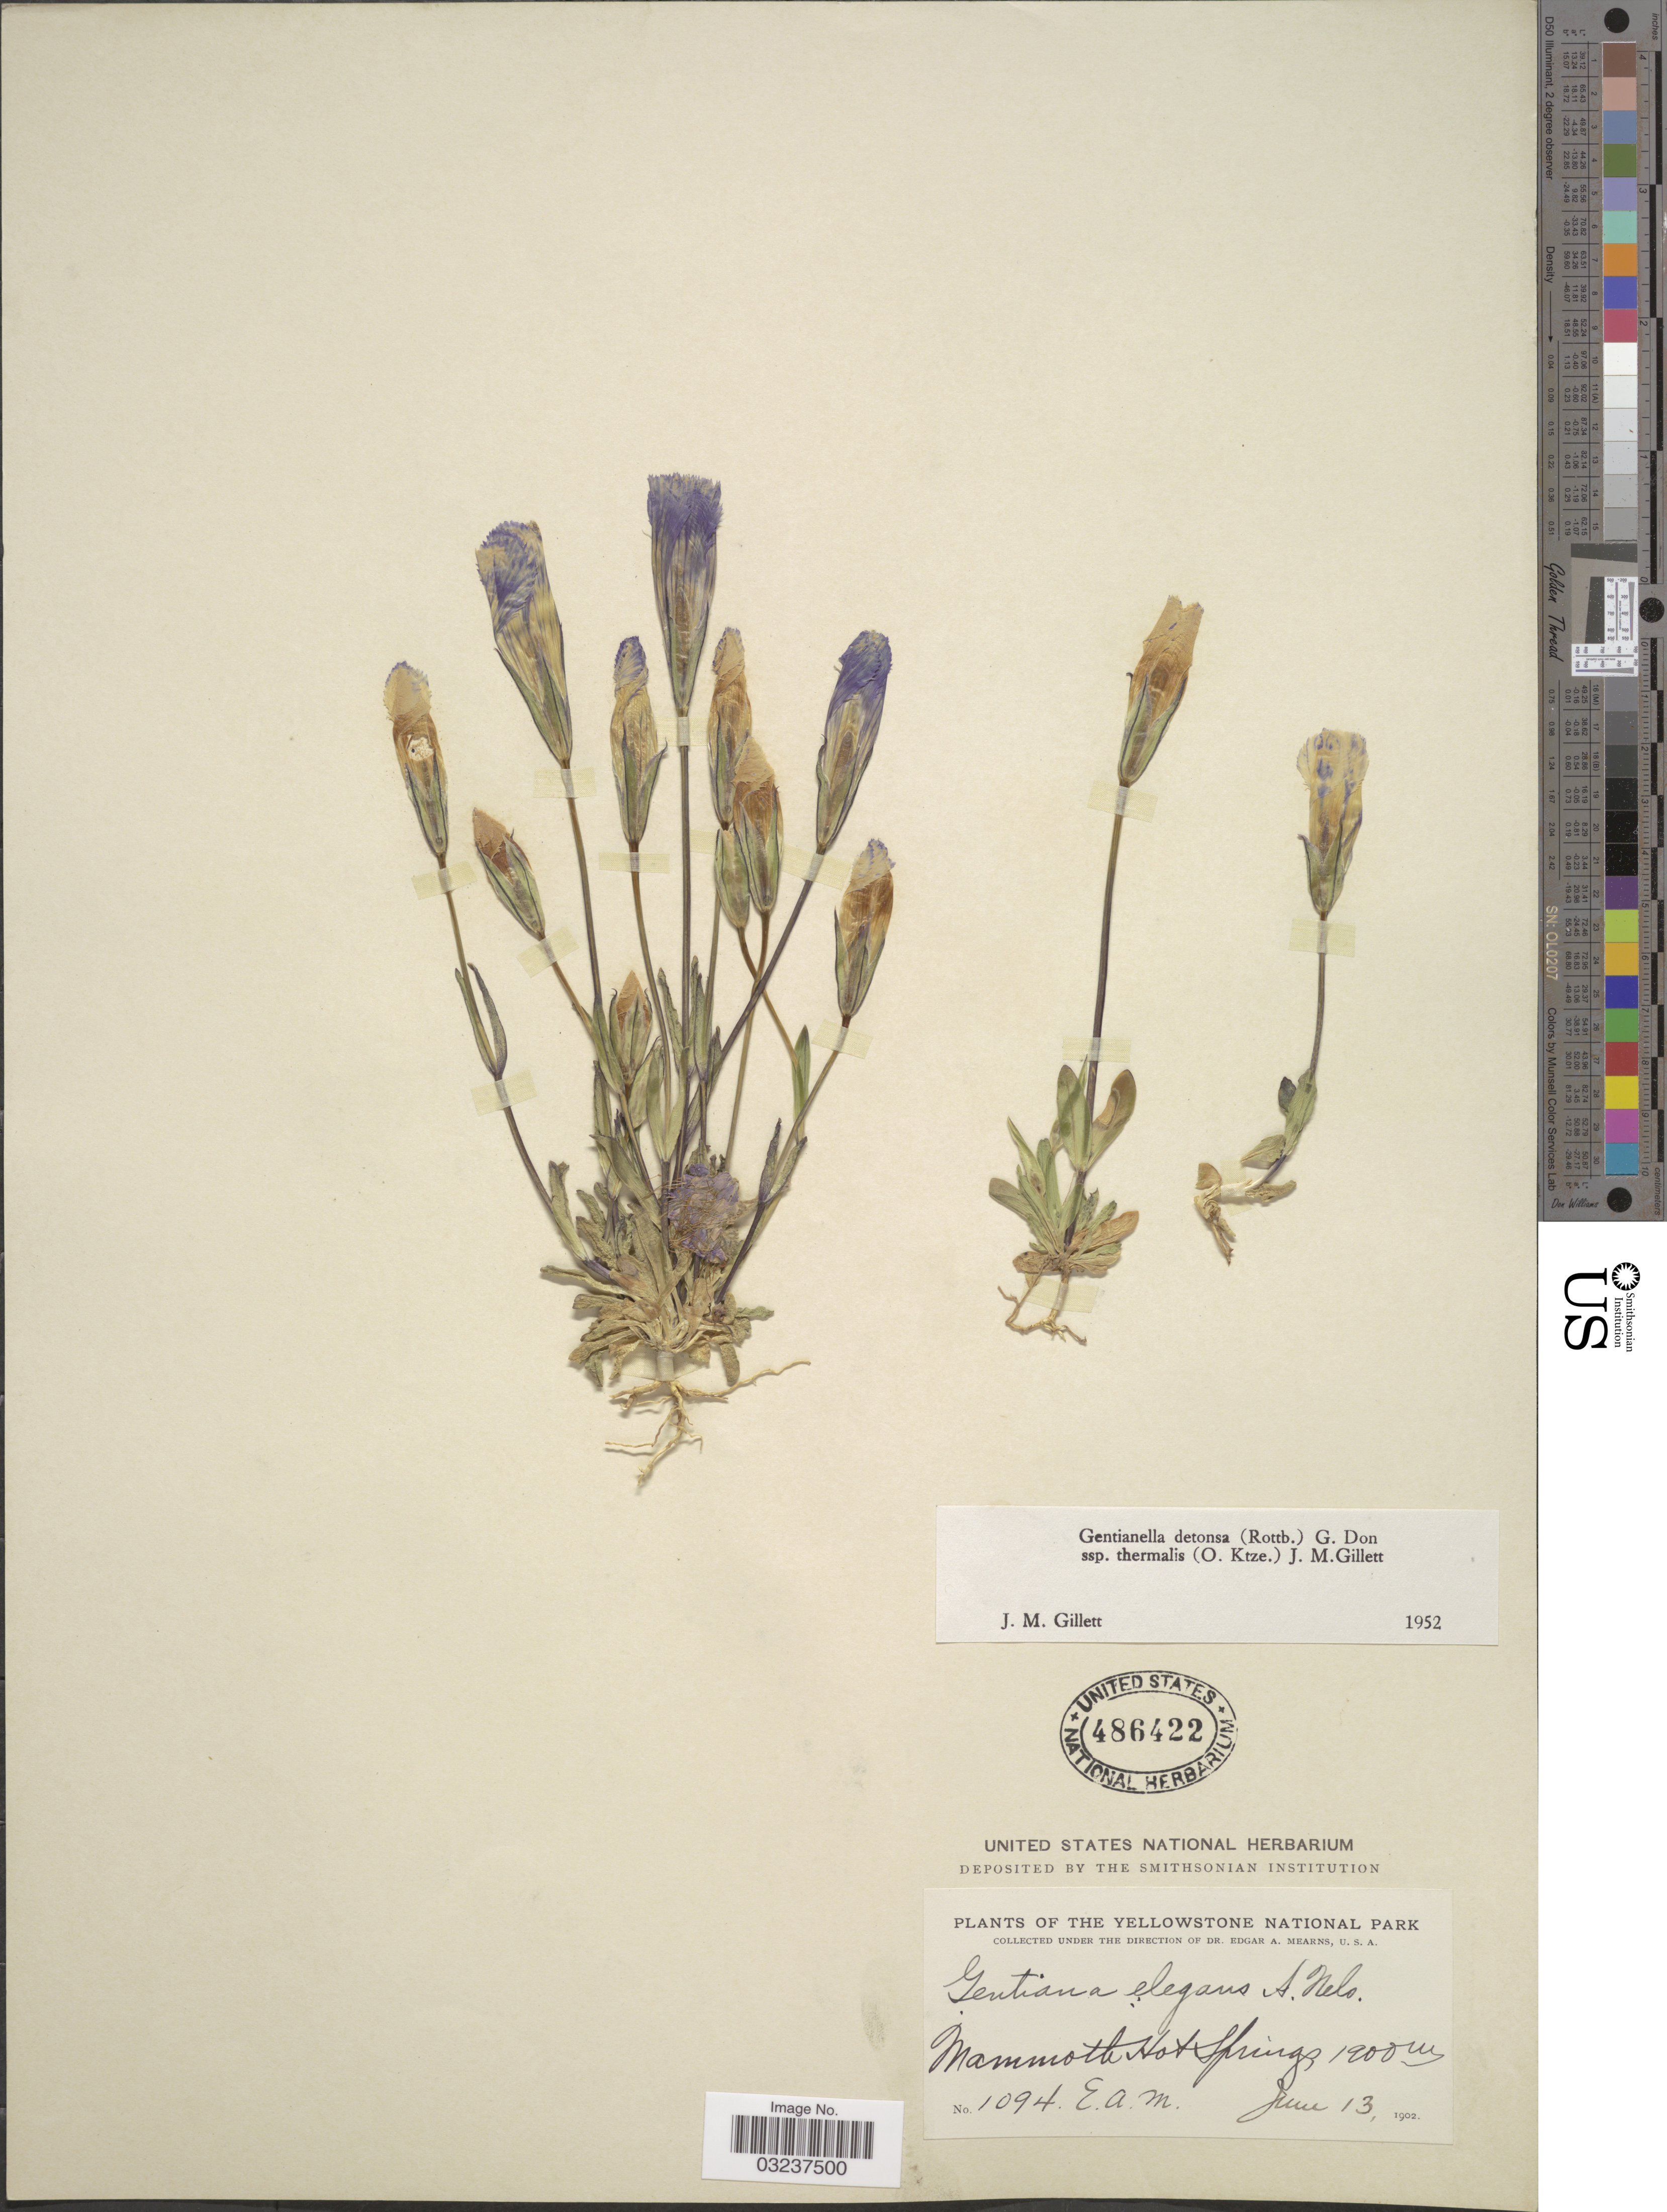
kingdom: Plantae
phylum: Tracheophyta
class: Magnoliopsida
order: Gentianales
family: Gentianaceae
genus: Gentianella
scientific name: Gentianella detonsa subsp. elegans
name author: (A. Gray) J.M. Gillett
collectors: E. A. Mearns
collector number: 1094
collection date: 1902-06-13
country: United States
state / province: Wyoming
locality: The Yellowstone National Park, Mammoth Hot Springs.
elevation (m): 1900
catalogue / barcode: US 486422